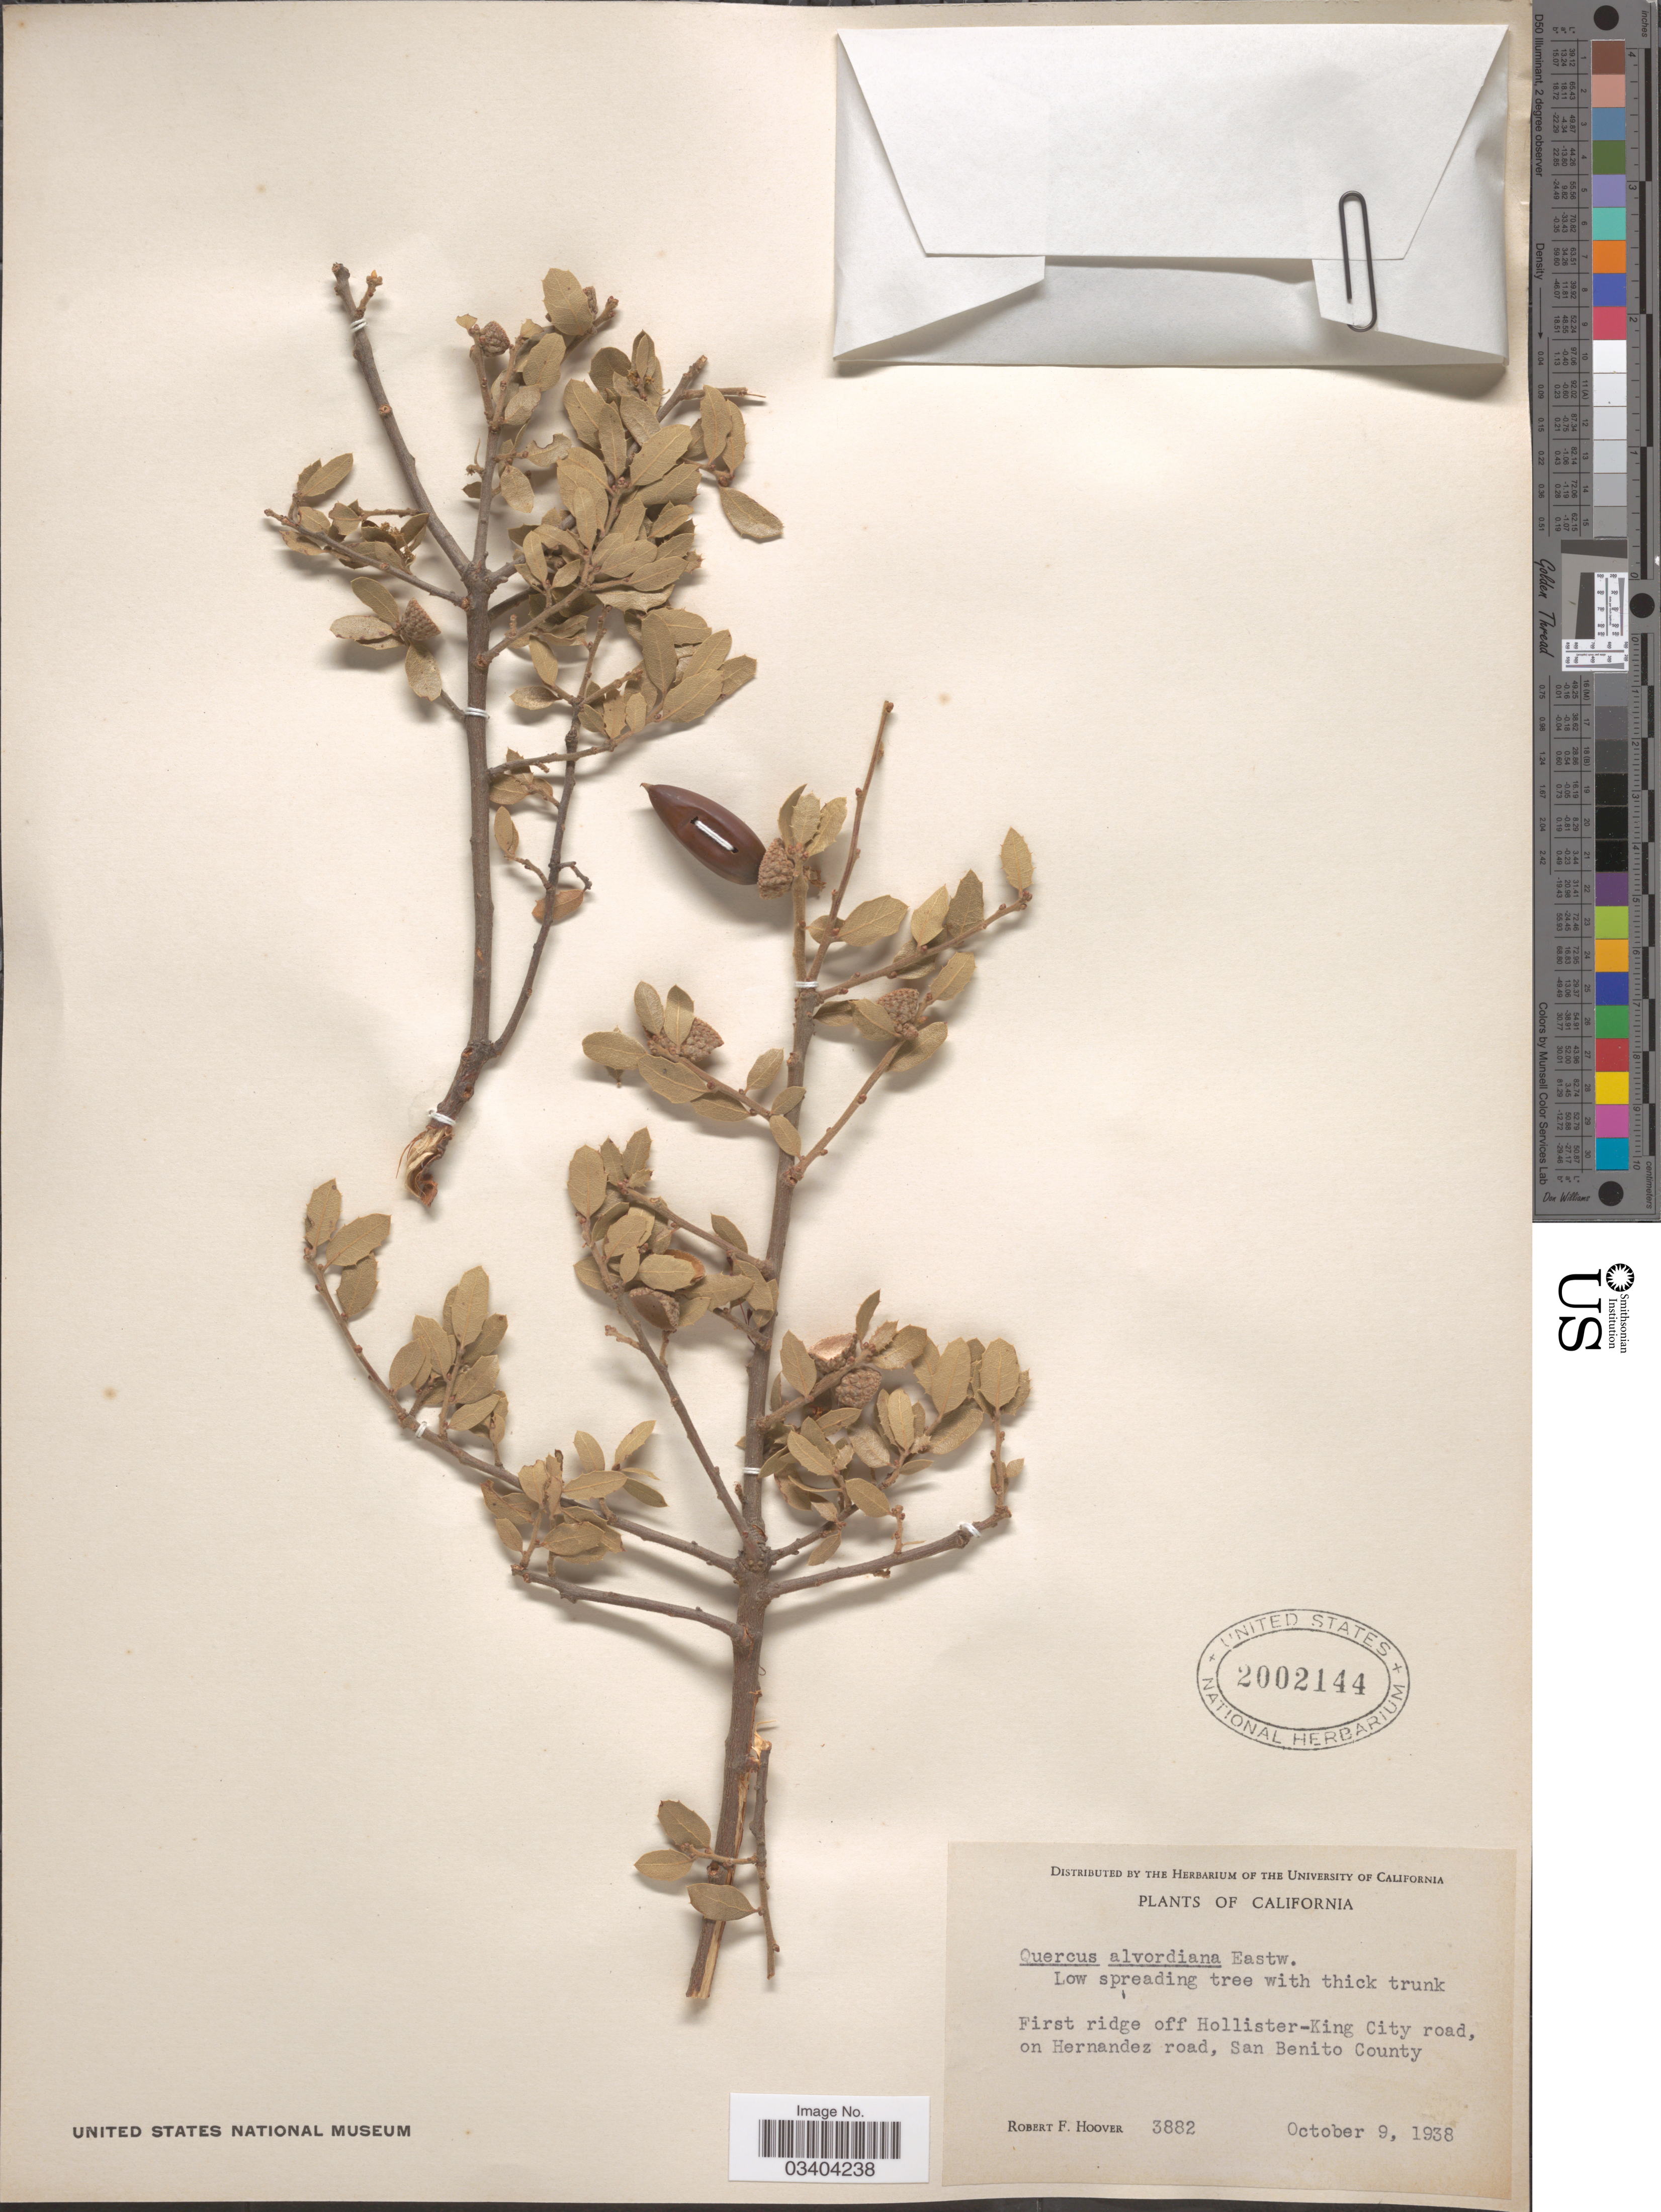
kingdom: Plantae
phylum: Tracheophyta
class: Magnoliopsida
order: Fagales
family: Fagaceae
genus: Quercus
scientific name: Quercus dumosa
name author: Nutt.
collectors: R. F. Hoover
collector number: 3882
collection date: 1938-10-09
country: United States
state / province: California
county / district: San Benito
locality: First ridge off Hollister-King City road, on Hernandez road, San Benito County.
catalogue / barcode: US 2002144